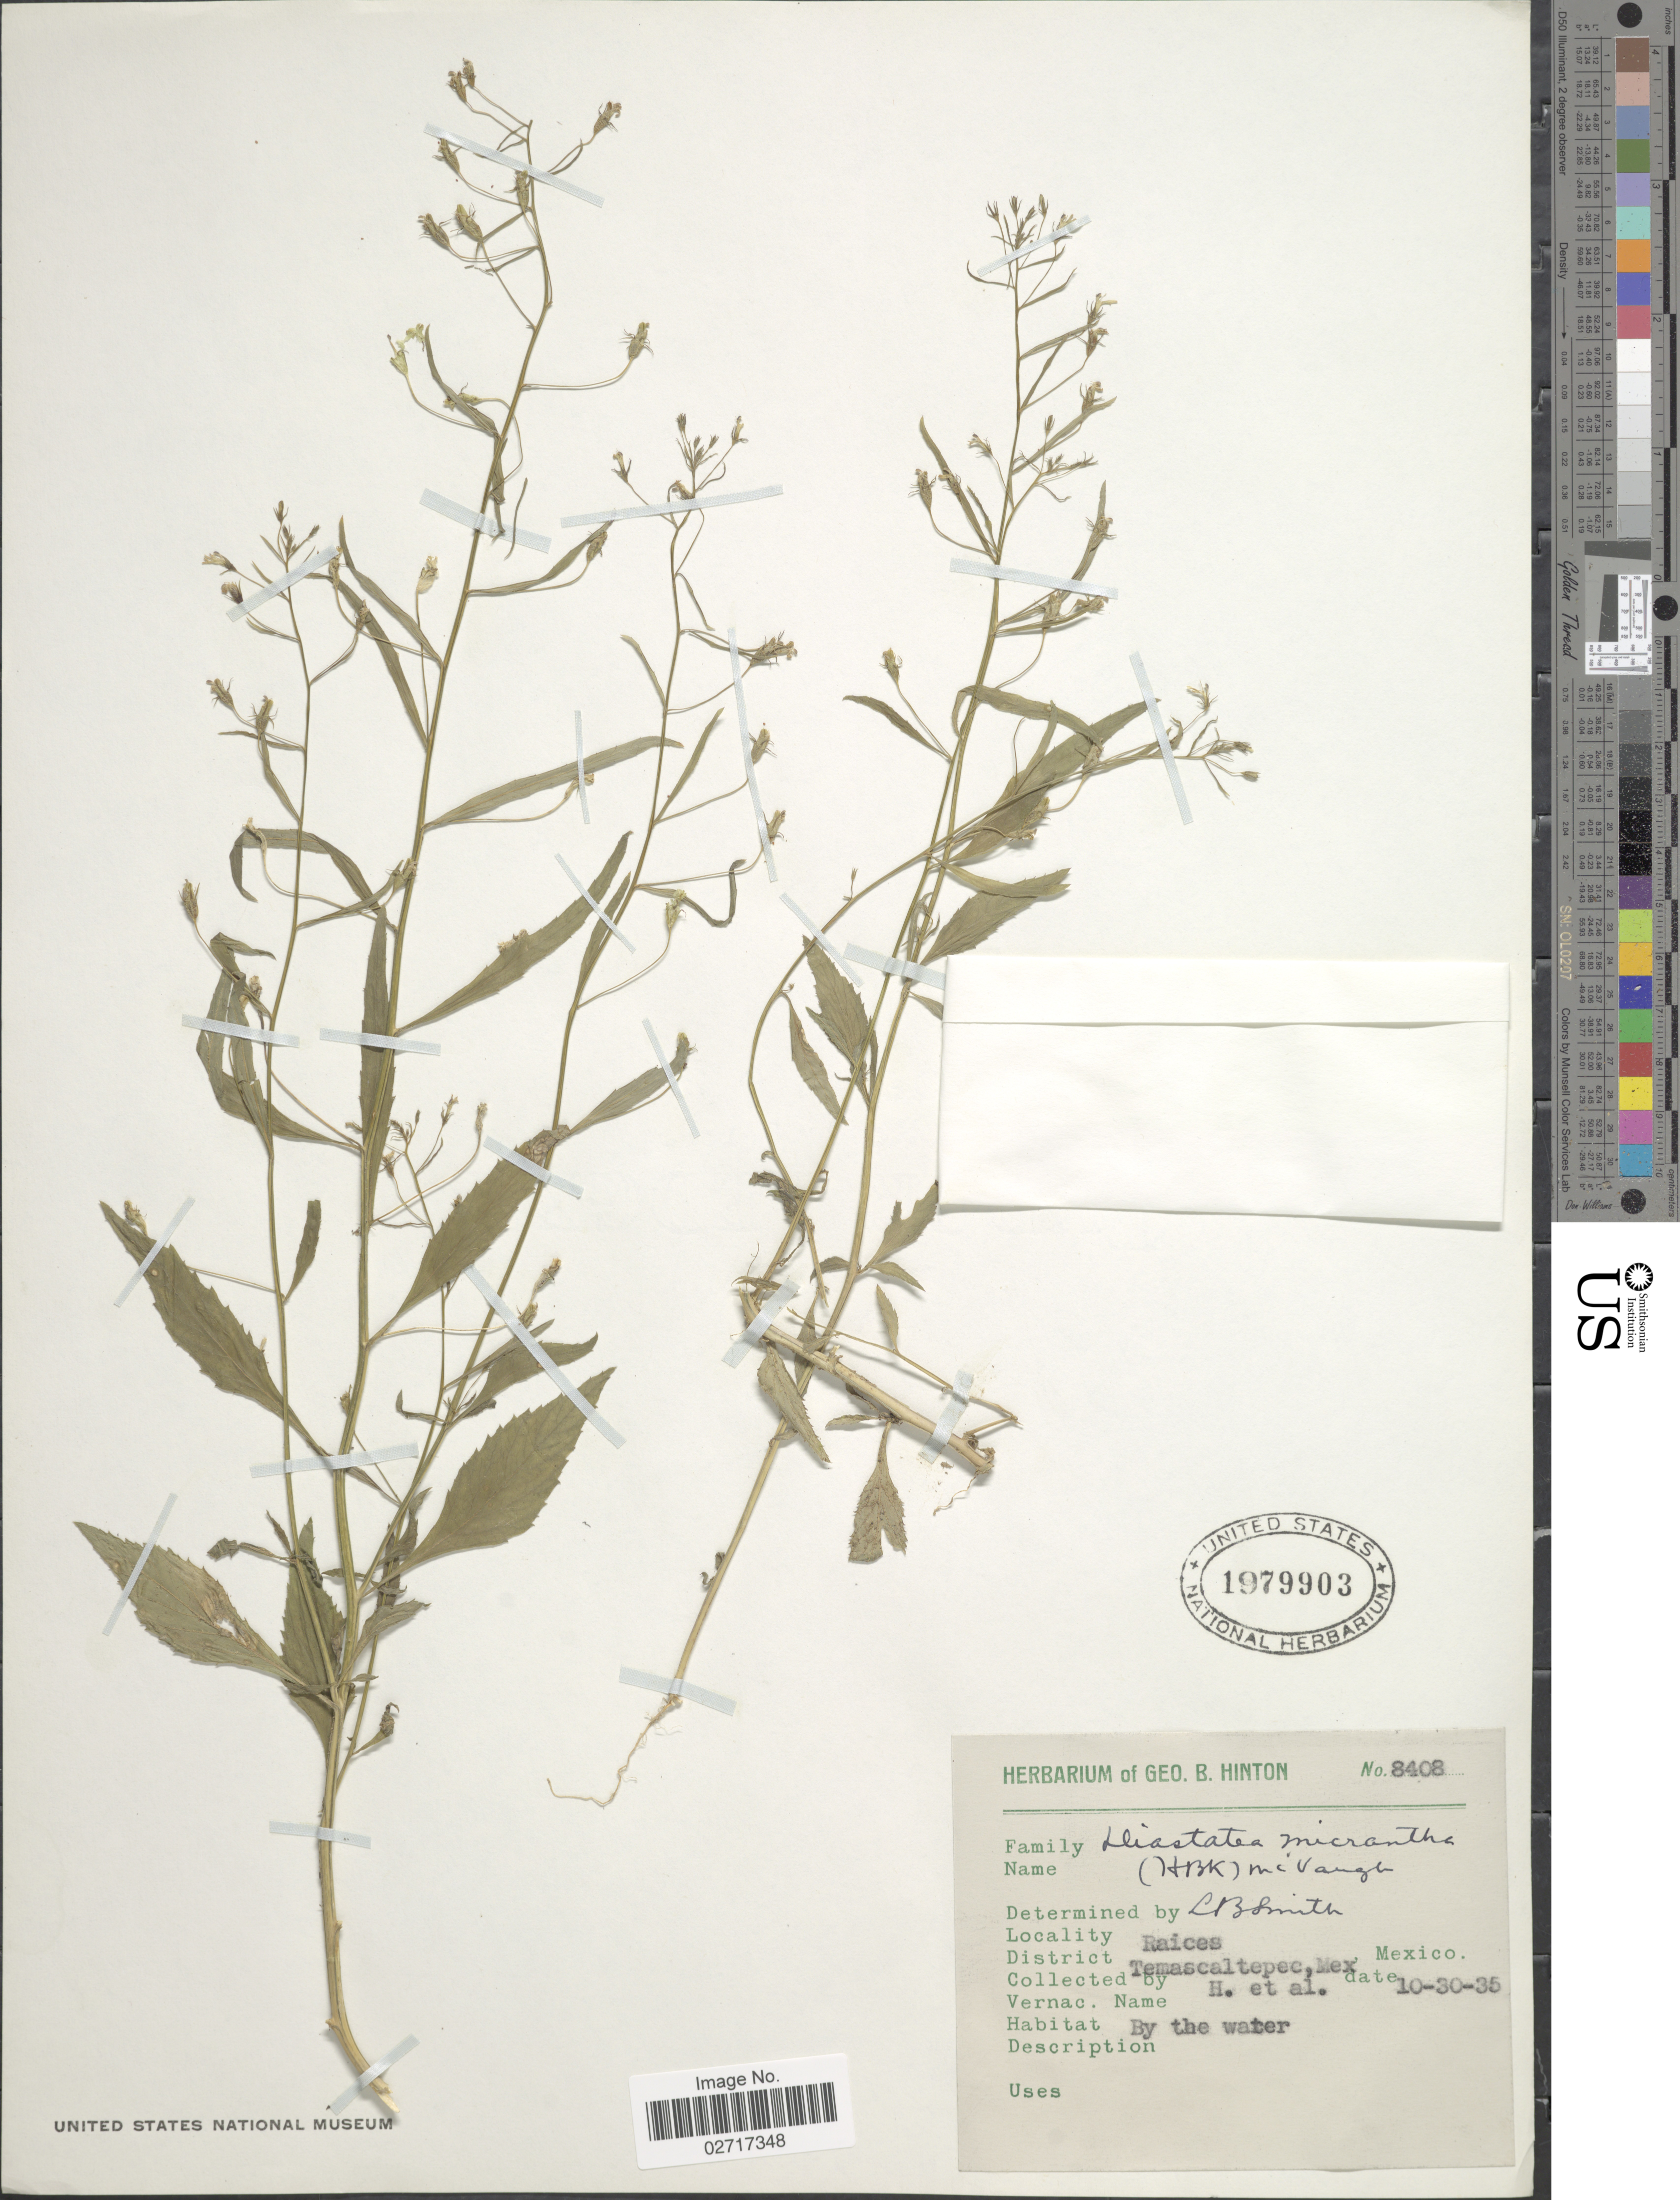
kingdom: Plantae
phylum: Tracheophyta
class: Magnoliopsida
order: Asterales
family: Campanulaceae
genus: Diastatea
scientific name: Diastatea micrantha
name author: (Kunth) McVaugh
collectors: G. B. Hinton & et al.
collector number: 8408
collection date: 1935-10-30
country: Mexico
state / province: México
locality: Raices. District: Temascaltepec.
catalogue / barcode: US 1979903